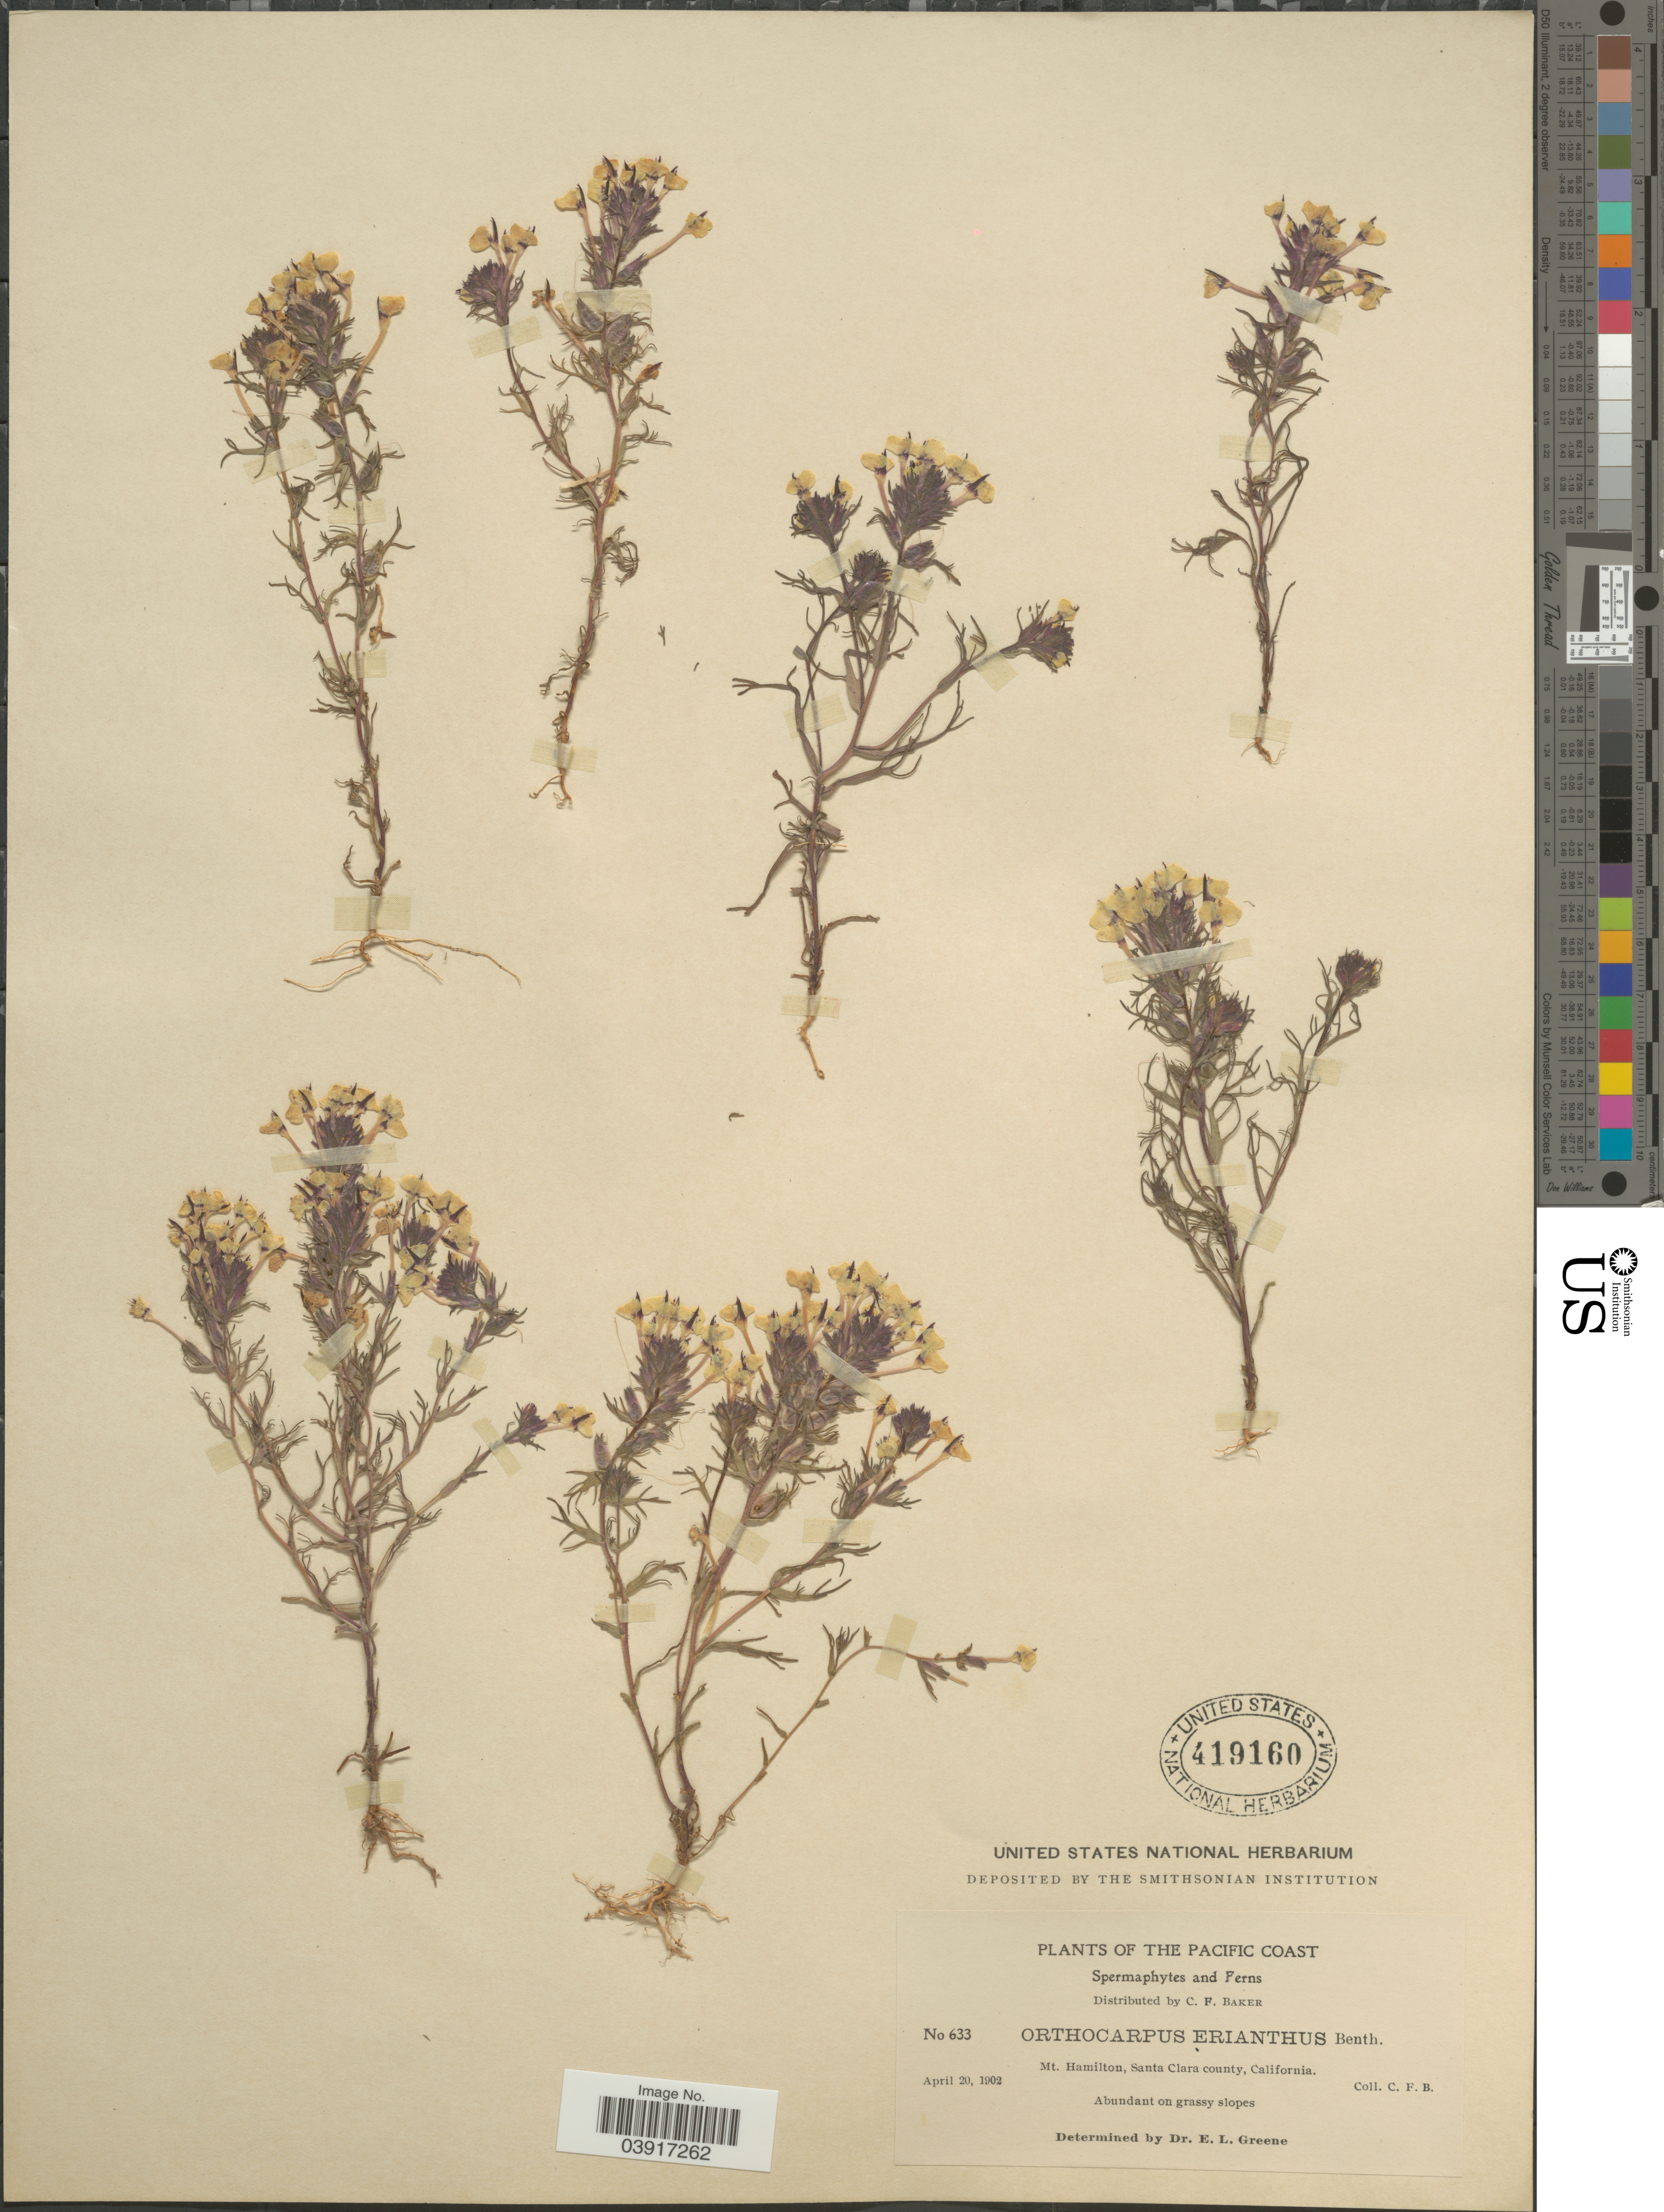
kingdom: Plantae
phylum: Tracheophyta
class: Magnoliopsida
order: Lamiales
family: Orobanchaceae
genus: Orthocarpus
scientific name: Orthocarpus erianthus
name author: Benth.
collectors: C. F. Baker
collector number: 633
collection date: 1902-04-20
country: United States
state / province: California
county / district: Santa Clara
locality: Pacific Coast. Mt. Hamilton, Santa Clara county.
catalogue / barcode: US 419160